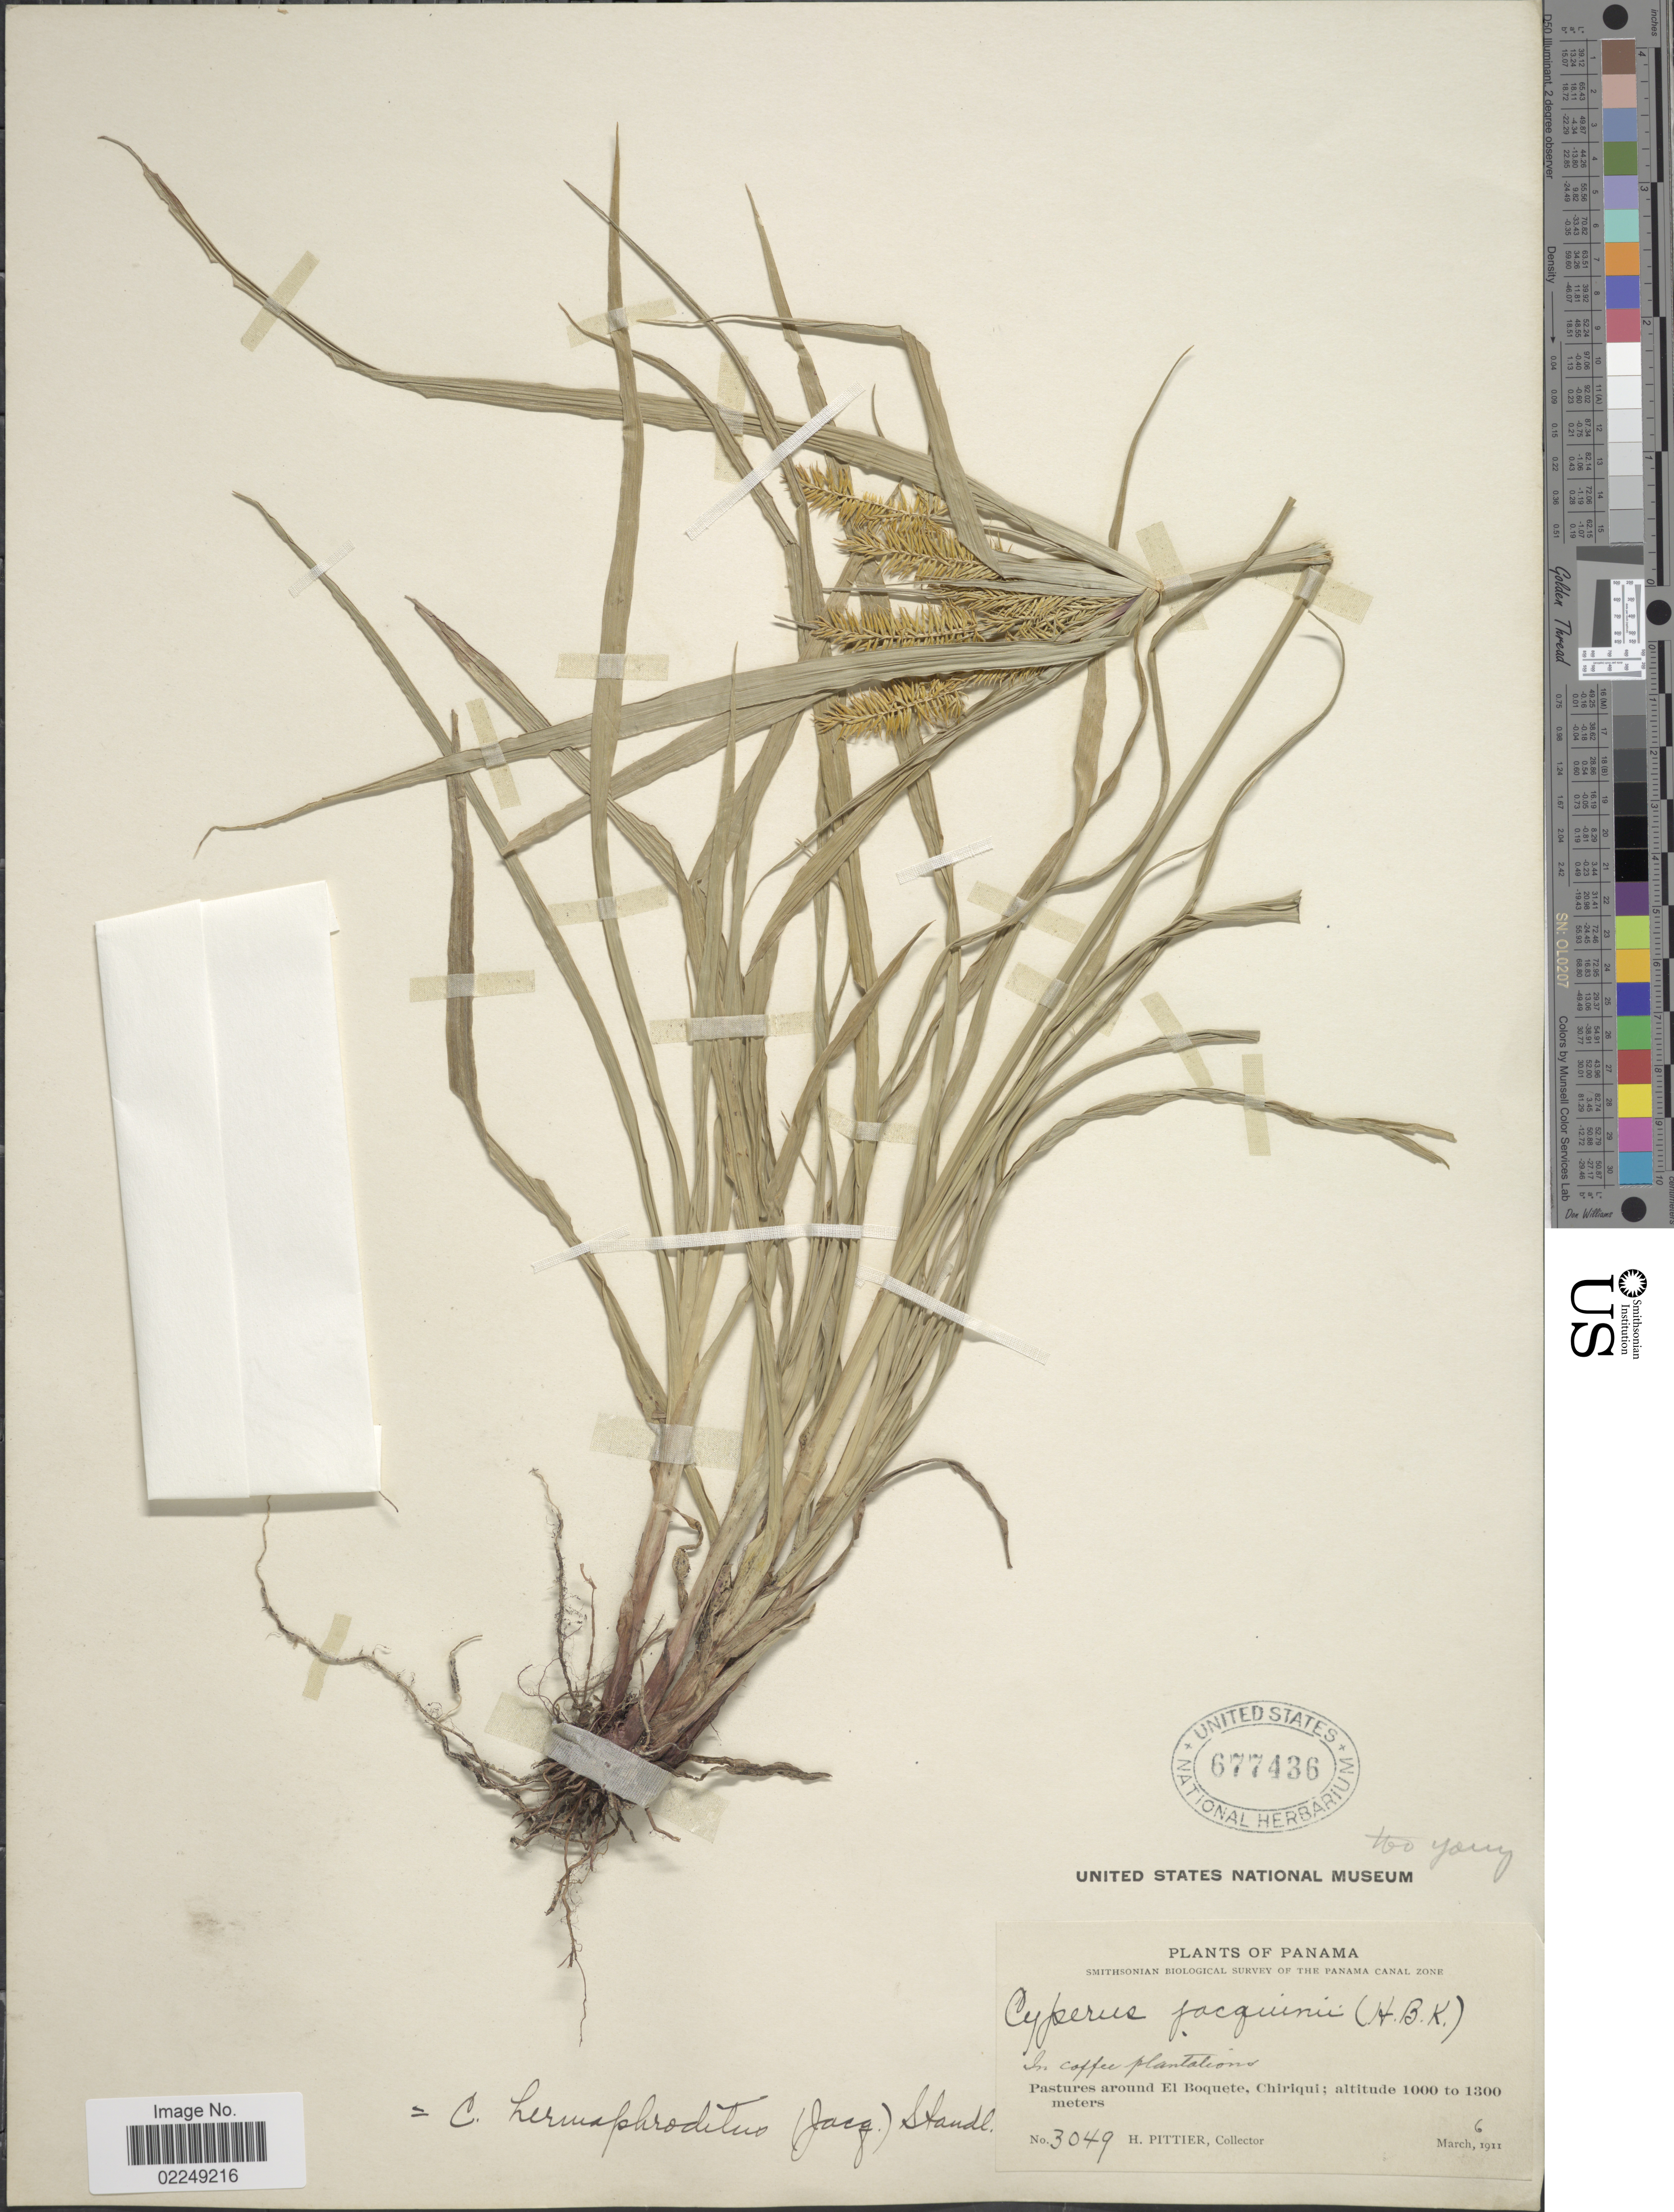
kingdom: Plantae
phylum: Tracheophyta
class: Liliopsida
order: Poales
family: Cyperaceae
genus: Cyperus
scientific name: Cyperus hermaphroditus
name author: (Jacq.) Standl.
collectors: H. F. Pittier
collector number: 3049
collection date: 1911-03-06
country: Panama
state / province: Chiriqui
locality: Pastures around El Boquete, Chiriqui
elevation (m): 1000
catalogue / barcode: US 677436